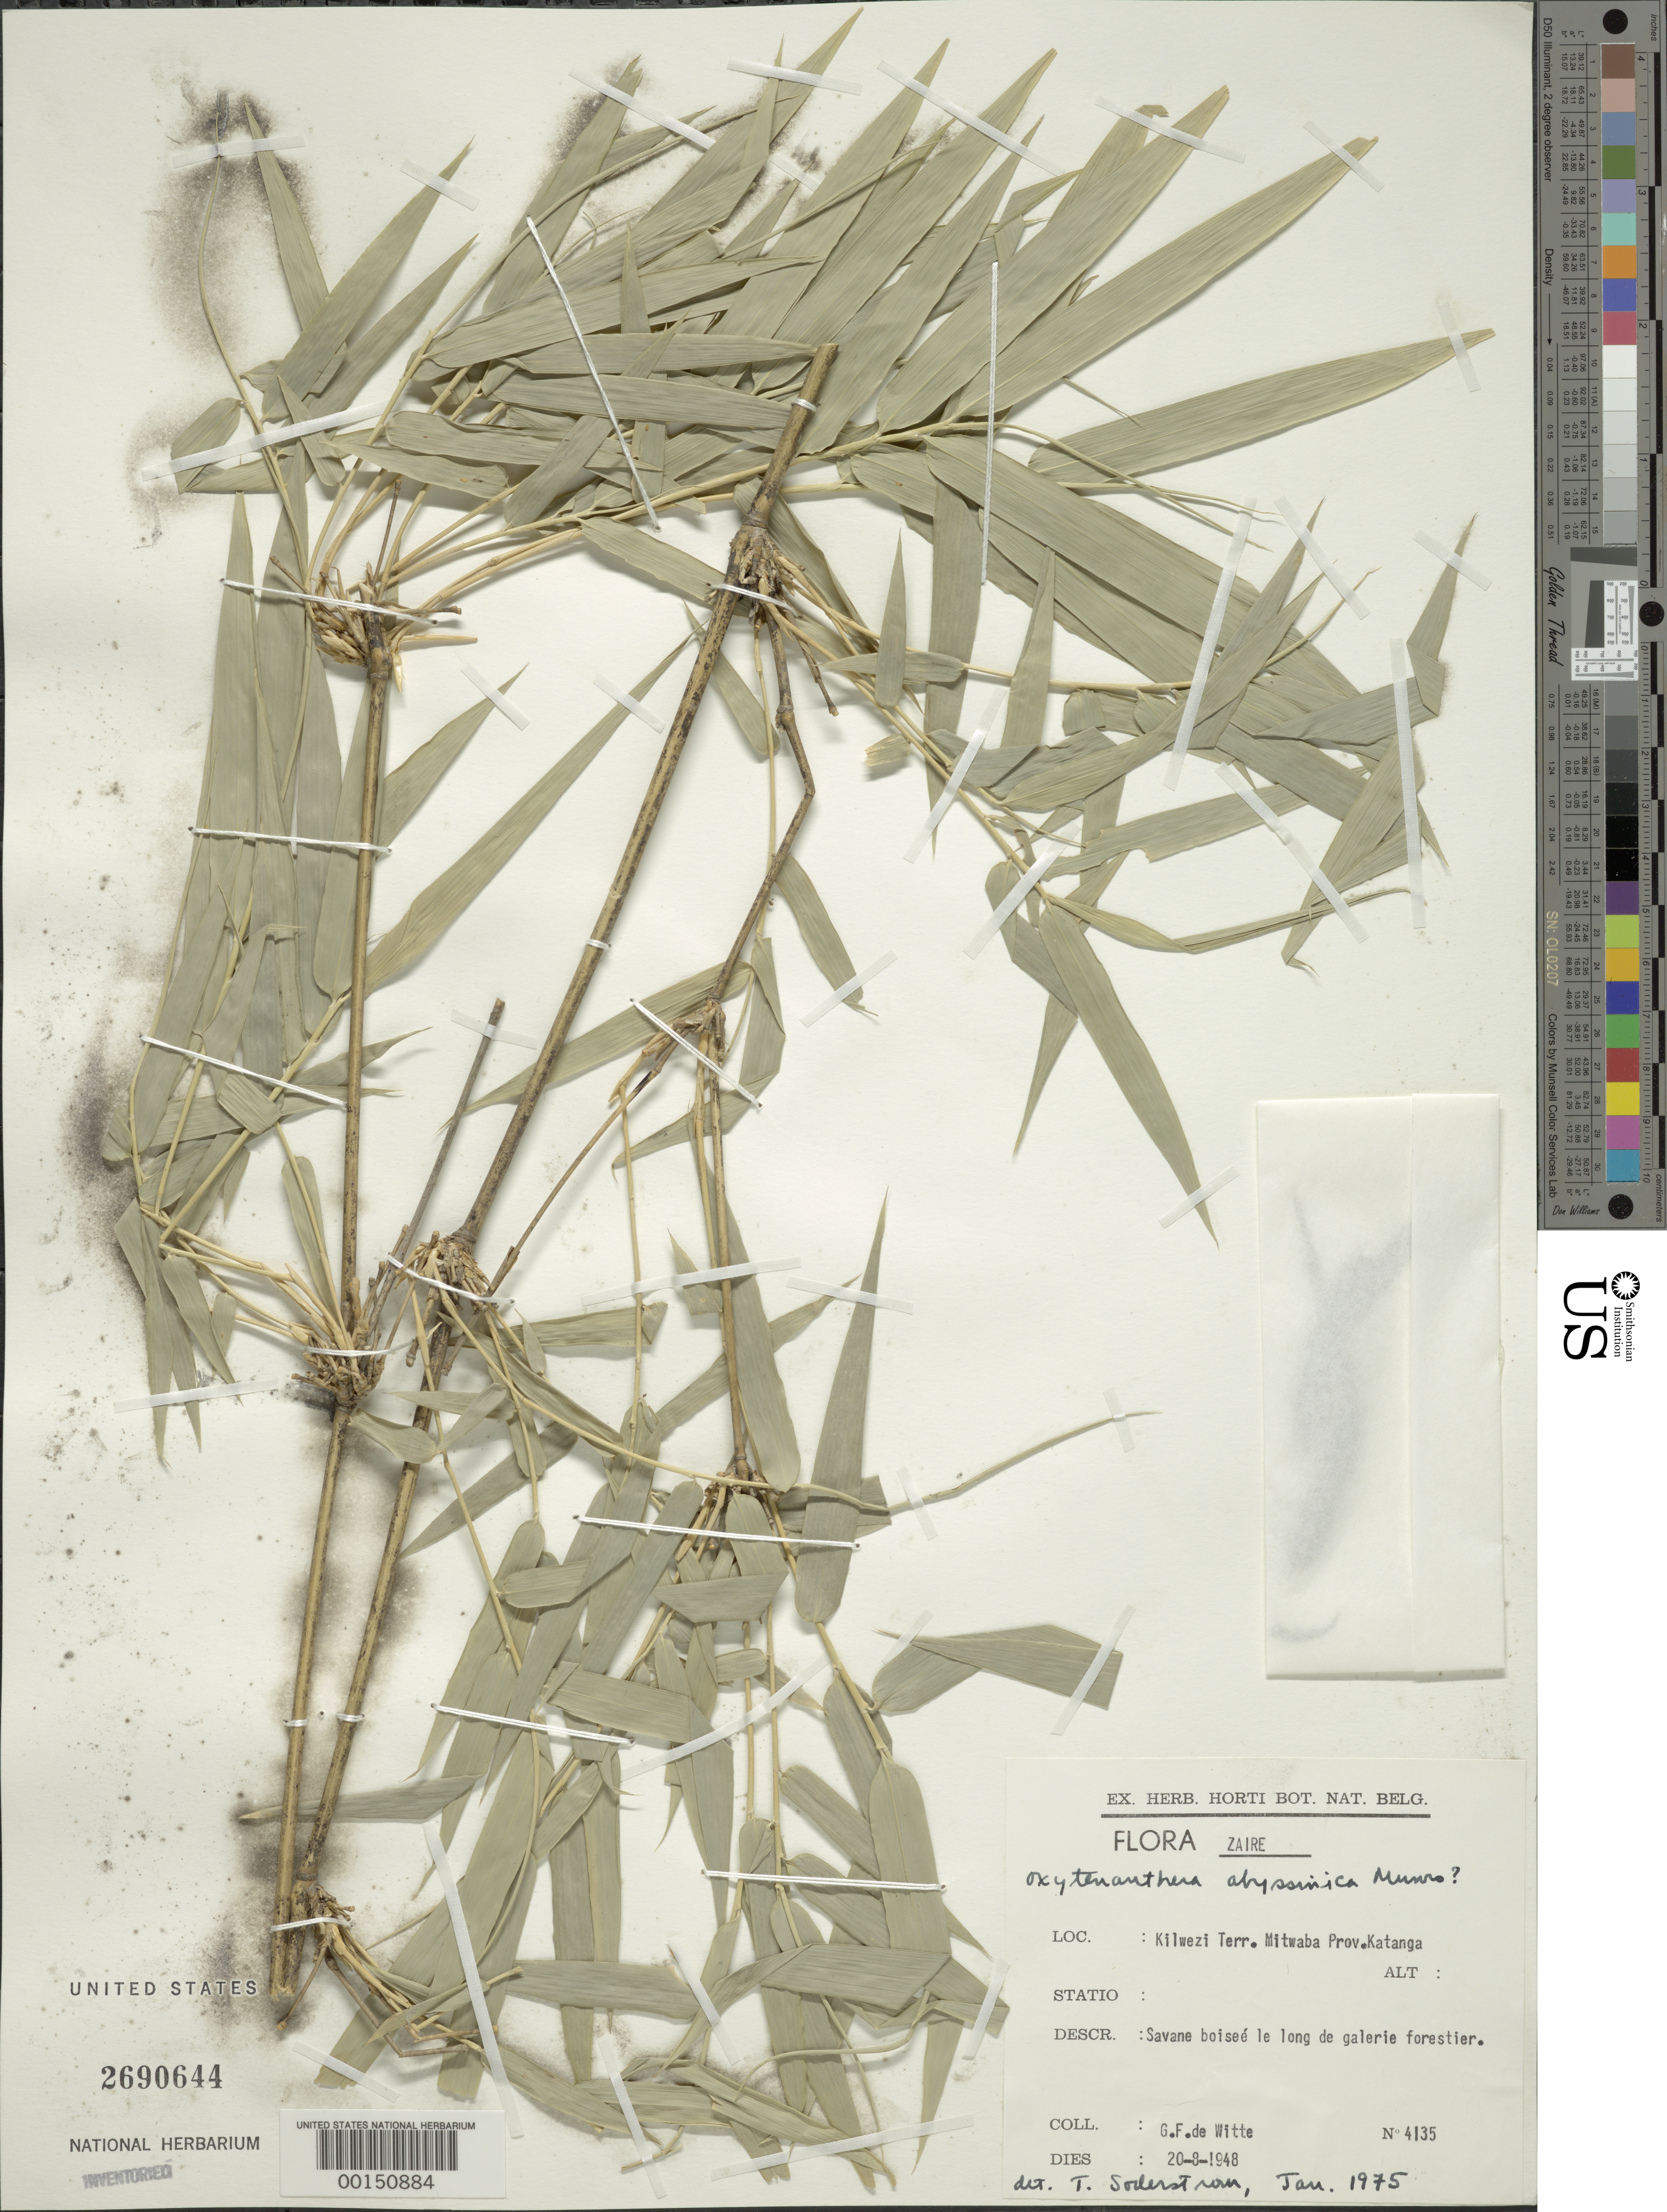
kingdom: Plantae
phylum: Tracheophyta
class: Liliopsida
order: Poales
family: Poaceae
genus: Oxytenanthera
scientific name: Oxytenanthera abyssinica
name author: (A. Rich.) Munro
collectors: G. F. Witte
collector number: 4135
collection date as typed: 20 Aug 1948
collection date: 1948-08-20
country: Congo, Democratic Republic of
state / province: Haut-Katanga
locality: Katanga, mitwaba, kilwezi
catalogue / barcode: US 2690644